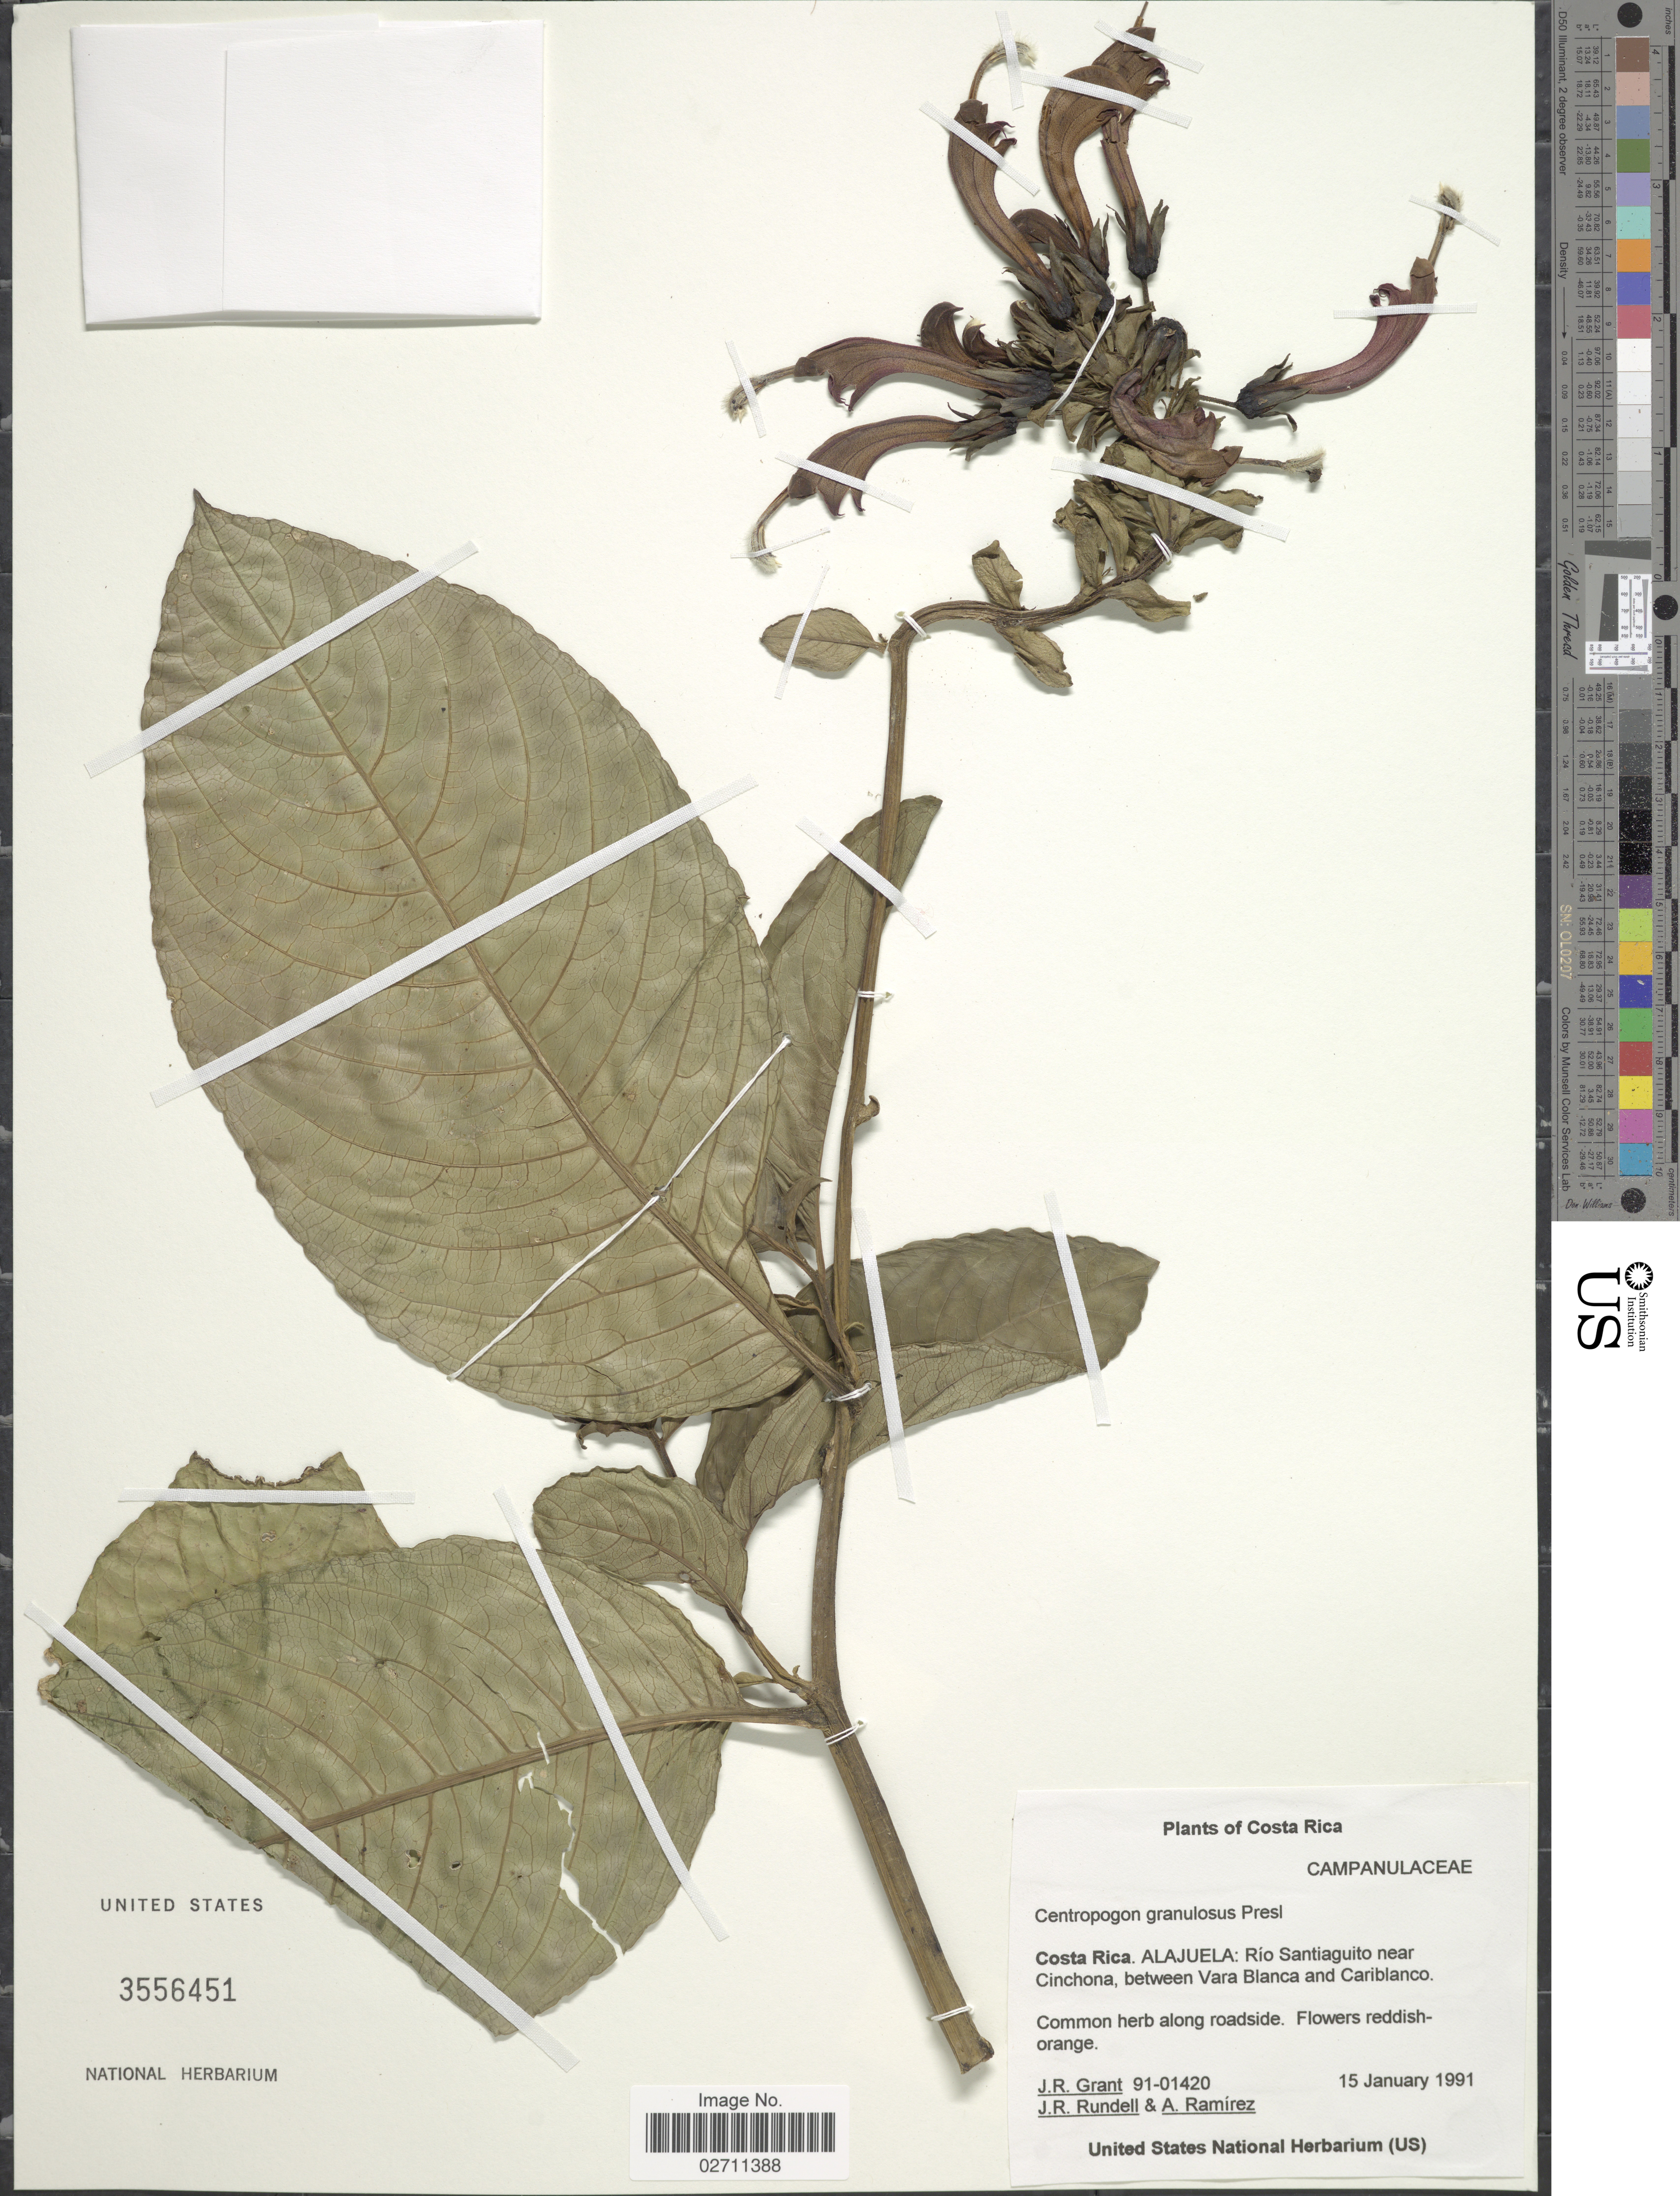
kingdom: Plantae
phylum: Tracheophyta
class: Magnoliopsida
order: Asterales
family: Campanulaceae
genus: Centropogon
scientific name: Centropogon granulosus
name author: C. Presl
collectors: J. Grant, J. R. Rundell & A. Ramirez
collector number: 91-01420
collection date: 1991-01-15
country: Costa Rica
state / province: Alajuela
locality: Rio Santiago near Cinchona, between Vara Blanca and Cariblanco, common herb along roadside.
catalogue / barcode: US 3556451